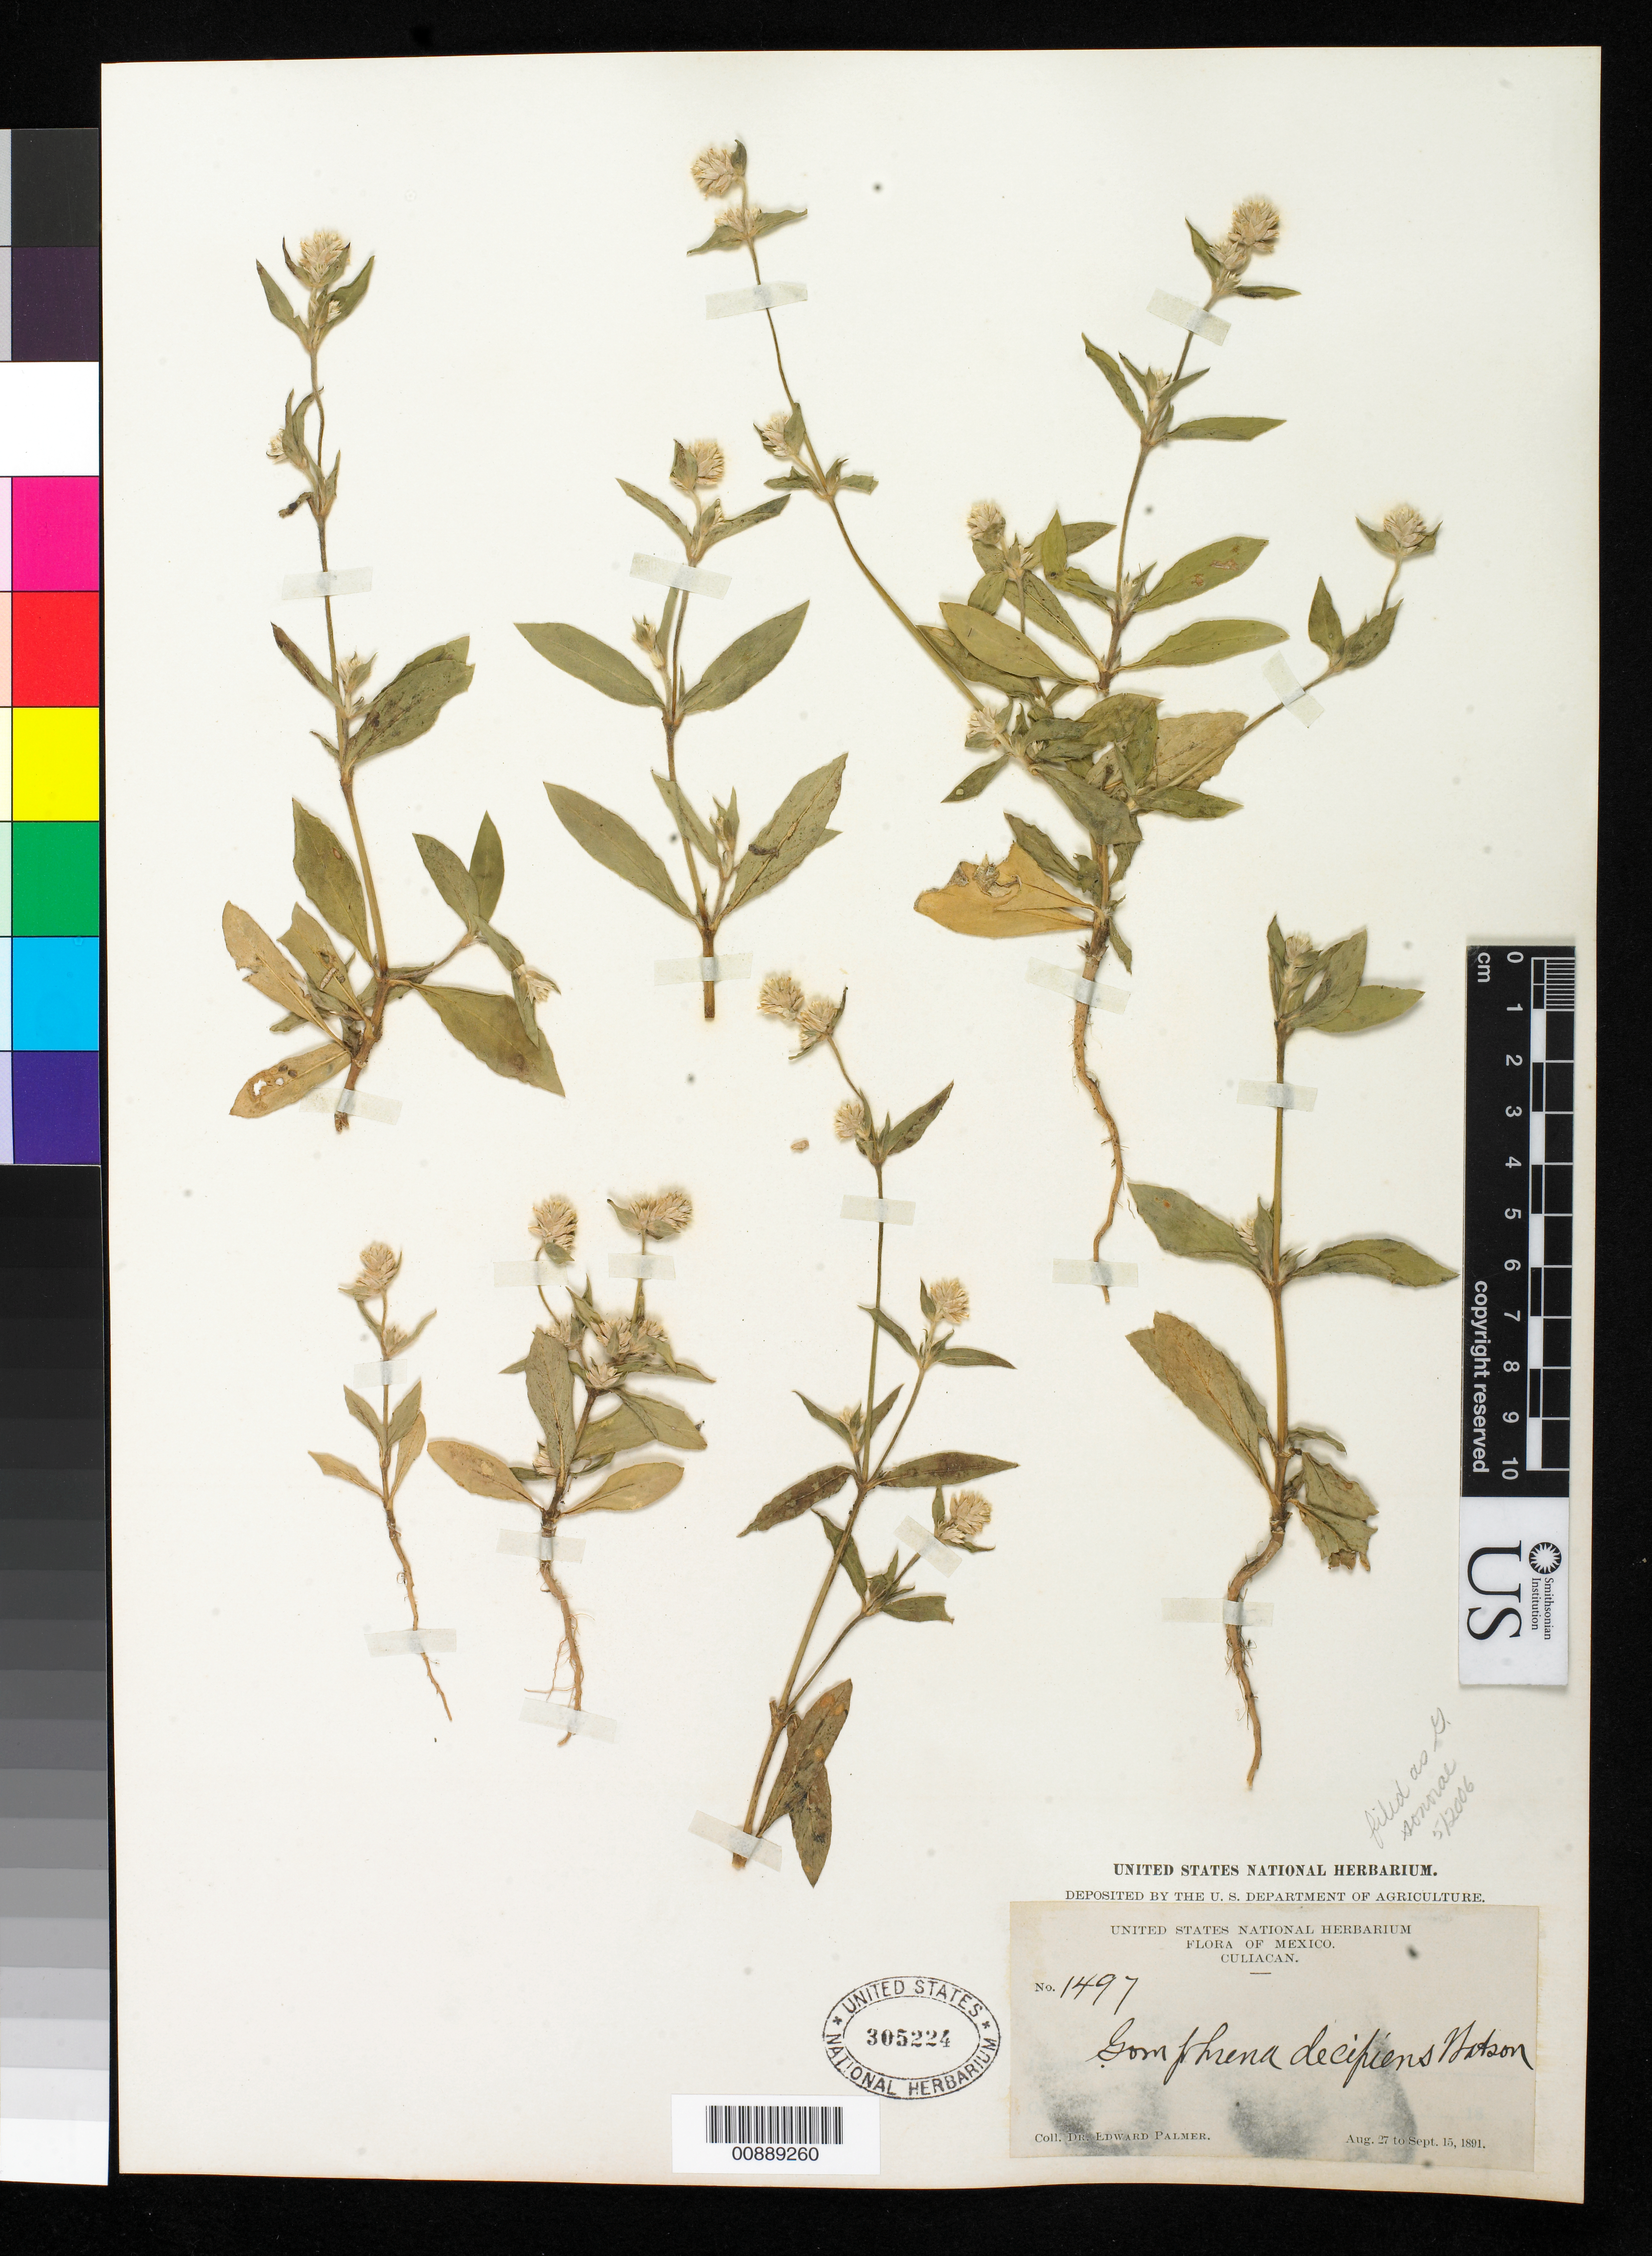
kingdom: Plantae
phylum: Tracheophyta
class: Magnoliopsida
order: Caryophyllales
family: Amaranthaceae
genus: Gomphrena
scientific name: Gomphrena sonorae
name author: Torr. in Emory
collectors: E. Palmer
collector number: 1497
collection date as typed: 27 Aug 1891 to 15 Sep 1891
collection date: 1891-08-27/1891-09-15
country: Mexico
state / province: Sinaloa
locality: Culiacan, Sinaloa.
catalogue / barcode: US 305224